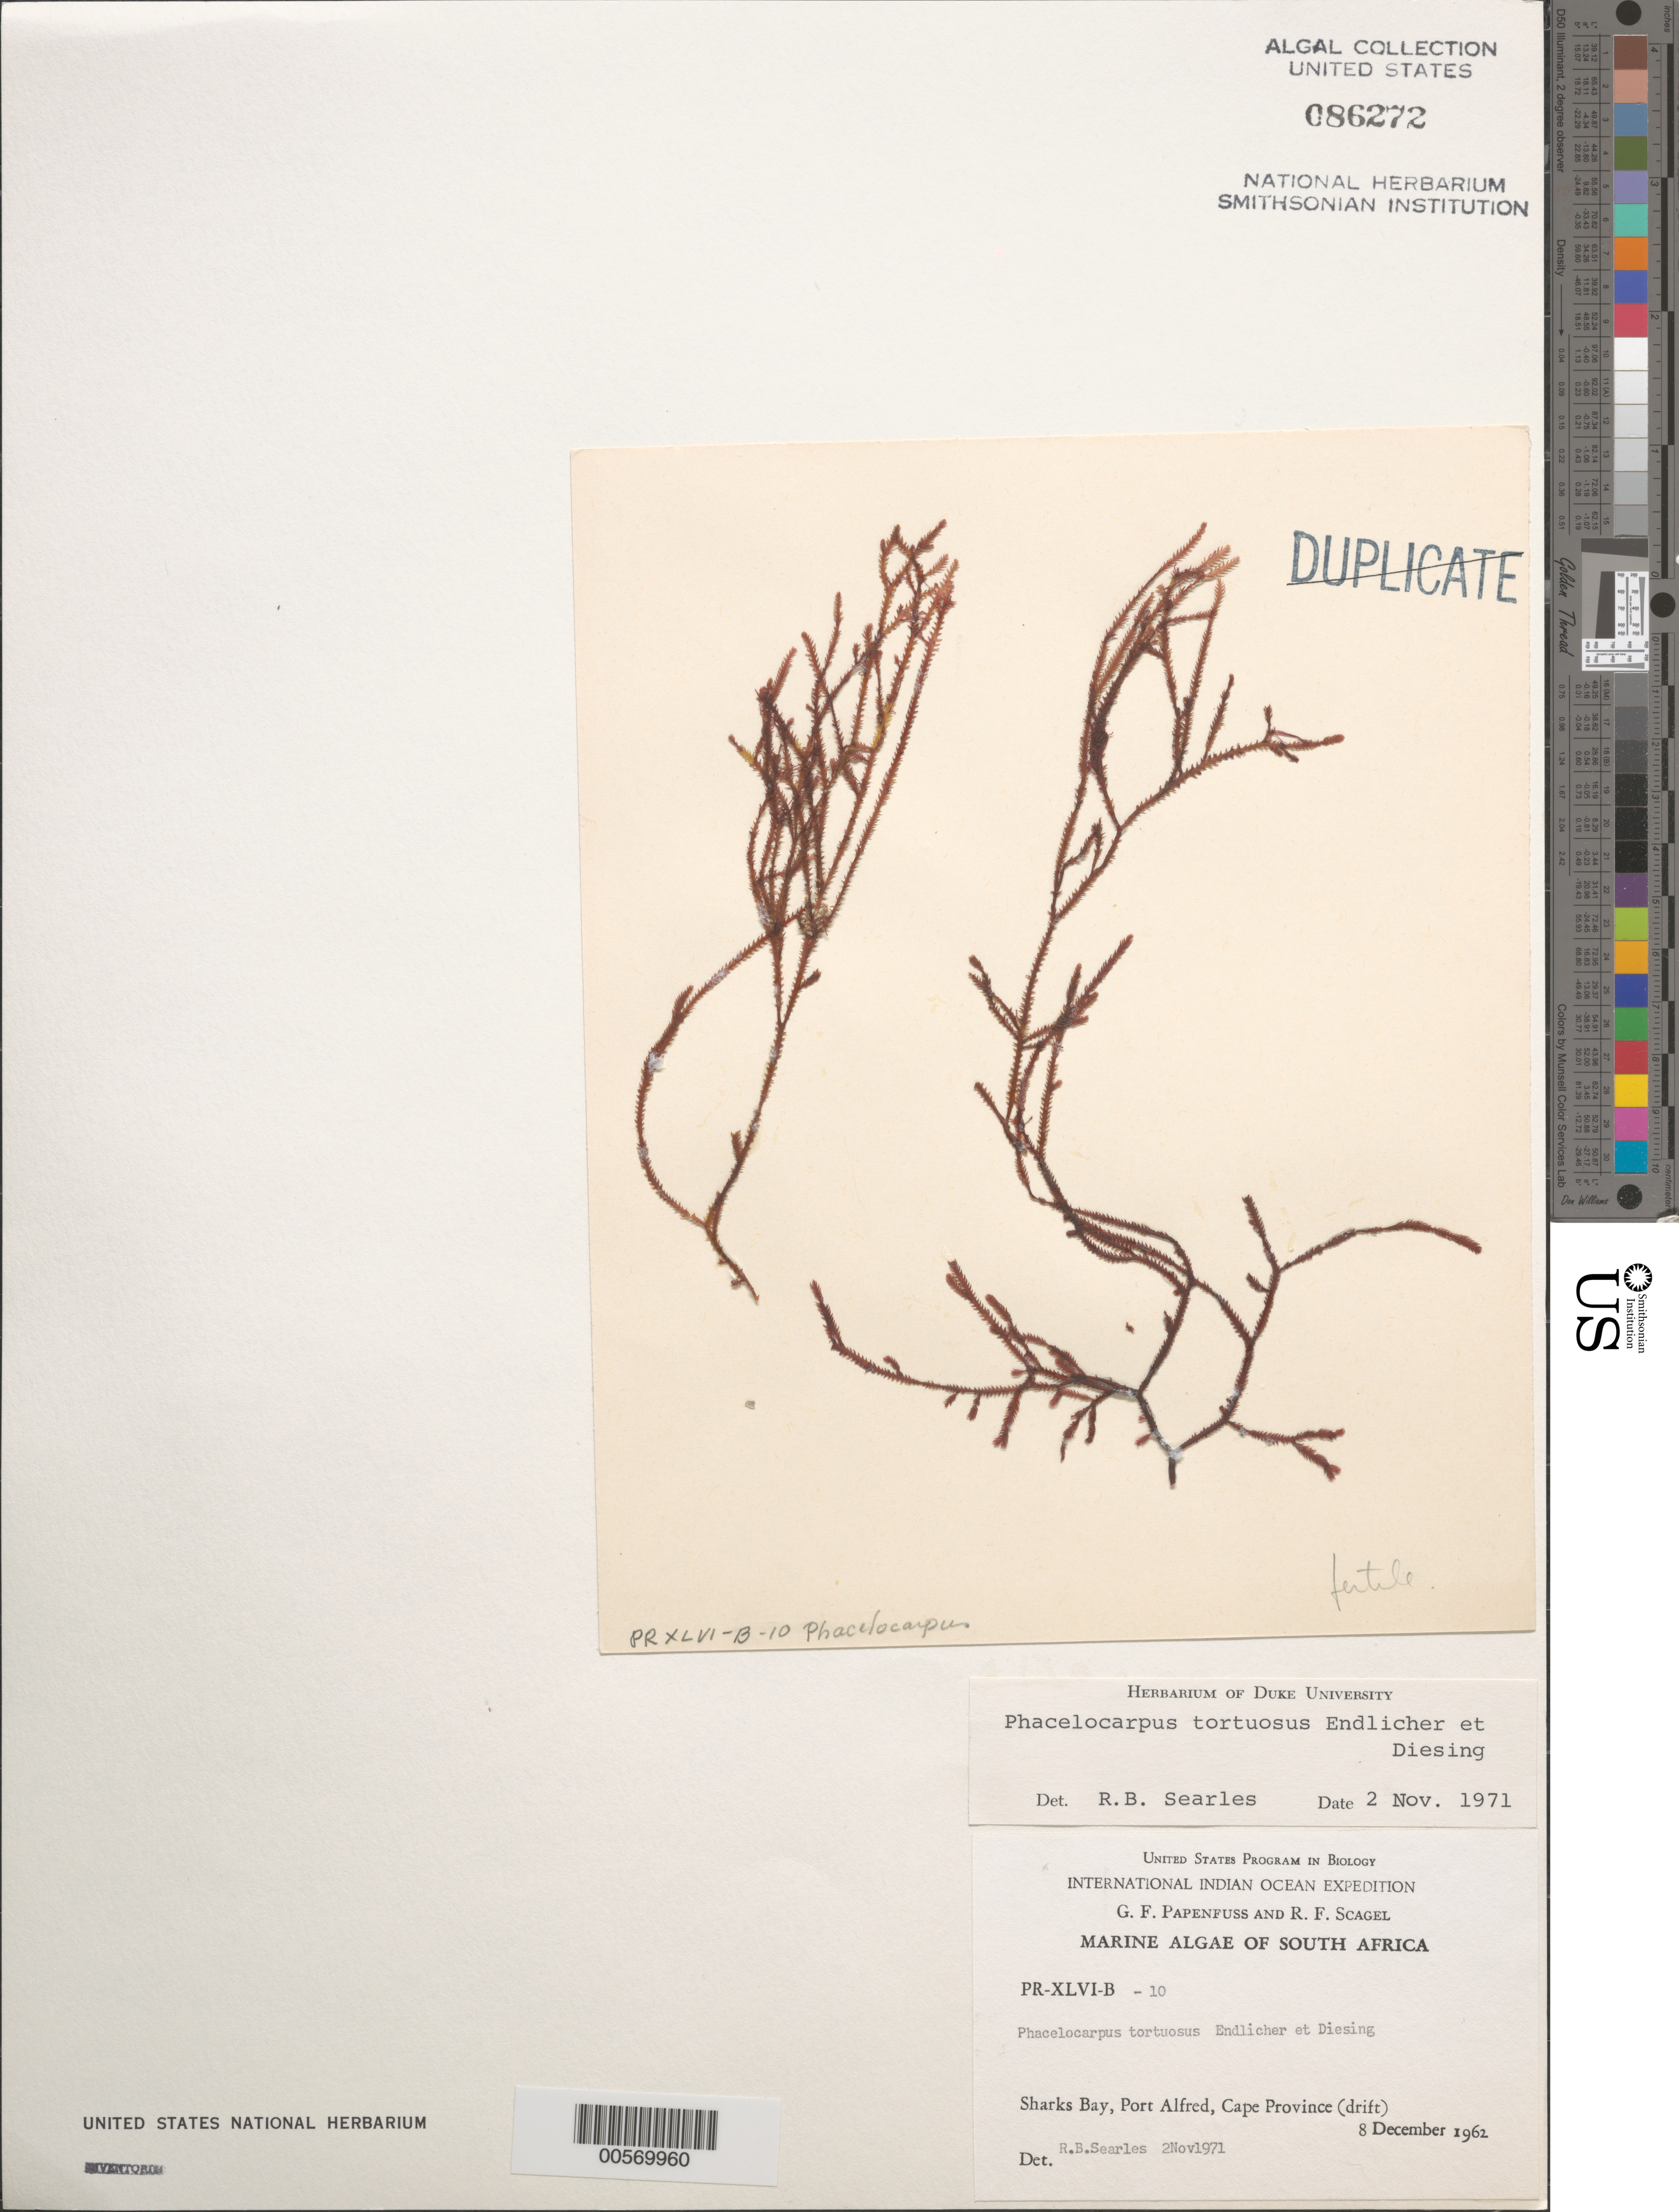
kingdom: Plantae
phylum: Rhodophyta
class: Florideophyceae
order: Gigartinales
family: Phacelocarpaceae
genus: Phacelocarpus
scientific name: Phacelocarpus tortuosus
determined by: Searles, R. B.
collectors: G. Papenfuss & R. F. Scagel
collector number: PR-XLVI-B-10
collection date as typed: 08 Dec 1962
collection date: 1962-12-08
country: South Africa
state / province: Eastern Cape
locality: Sharks Bay, Port Alfred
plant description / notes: International Indian Ocean Expedition, 1962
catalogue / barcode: US 86272